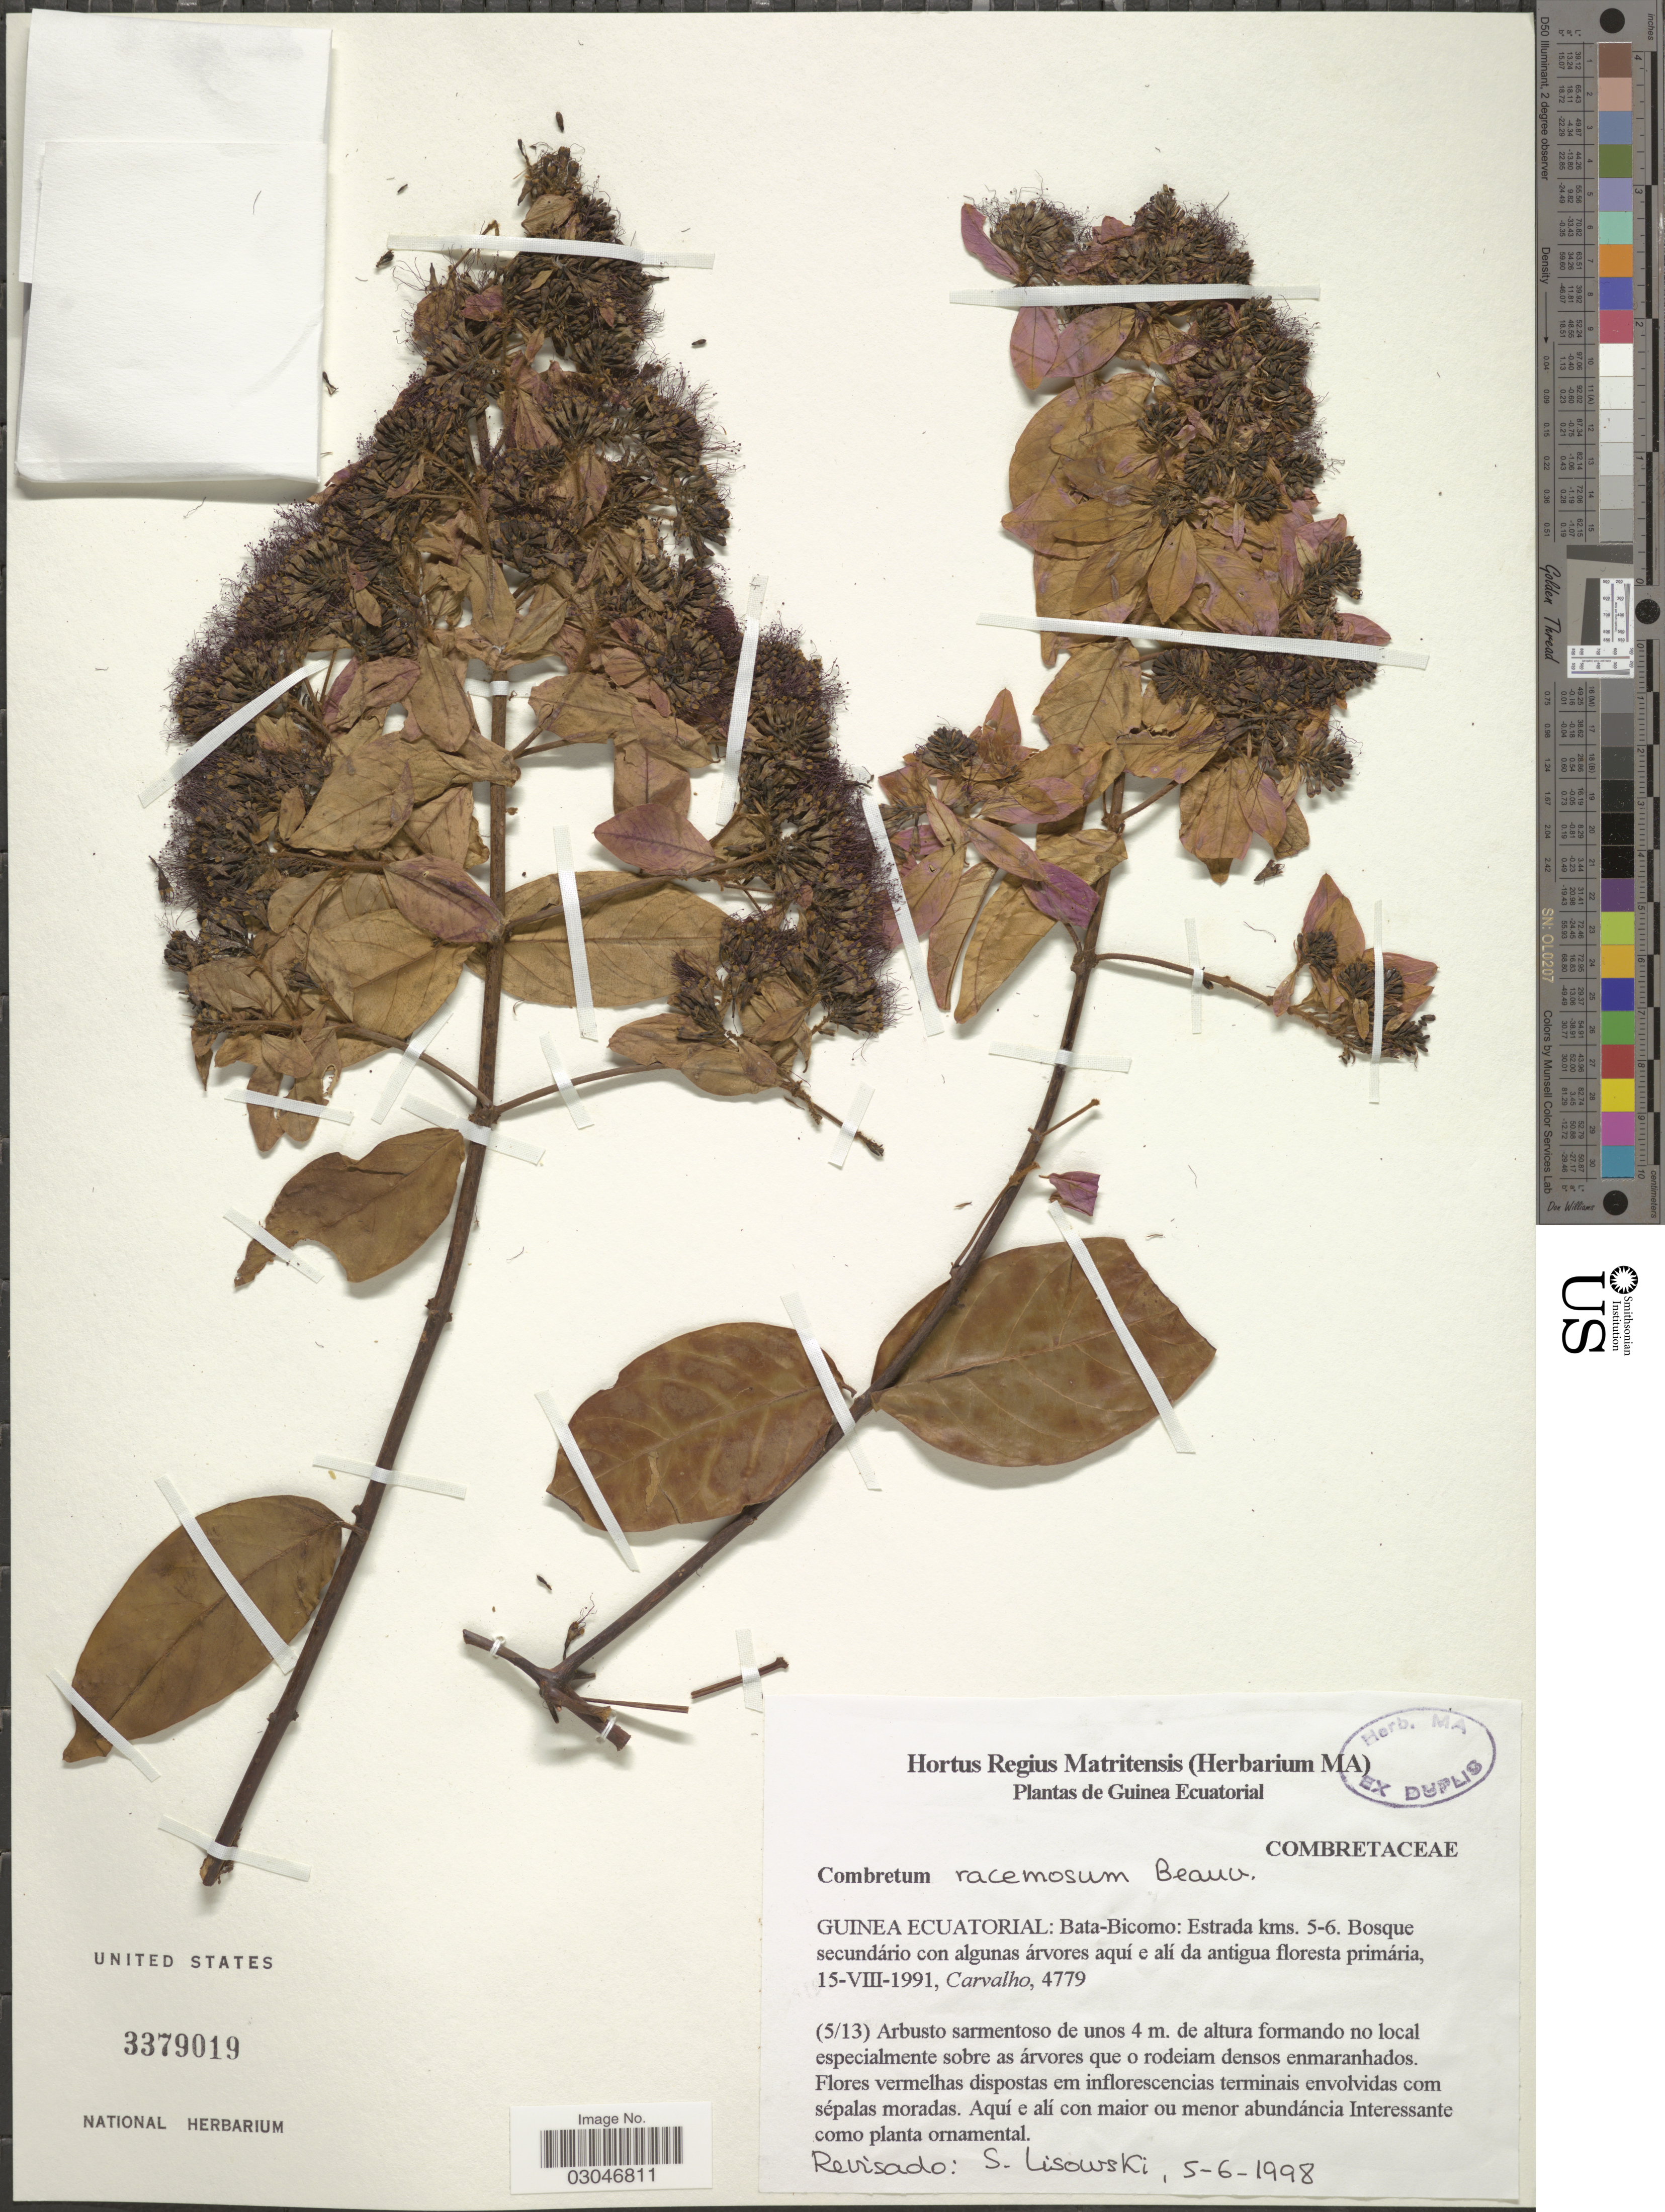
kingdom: Plantae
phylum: Tracheophyta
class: Magnoliopsida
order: Myrtales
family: Combretaceae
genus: Combretum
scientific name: Combretum racemosum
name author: P. Beauv.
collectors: Carvalho, --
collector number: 4779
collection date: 1991-08-15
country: Equatorial Guinea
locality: Bata-Bicomo: Estrada kms. 5-6.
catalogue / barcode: US 3379019